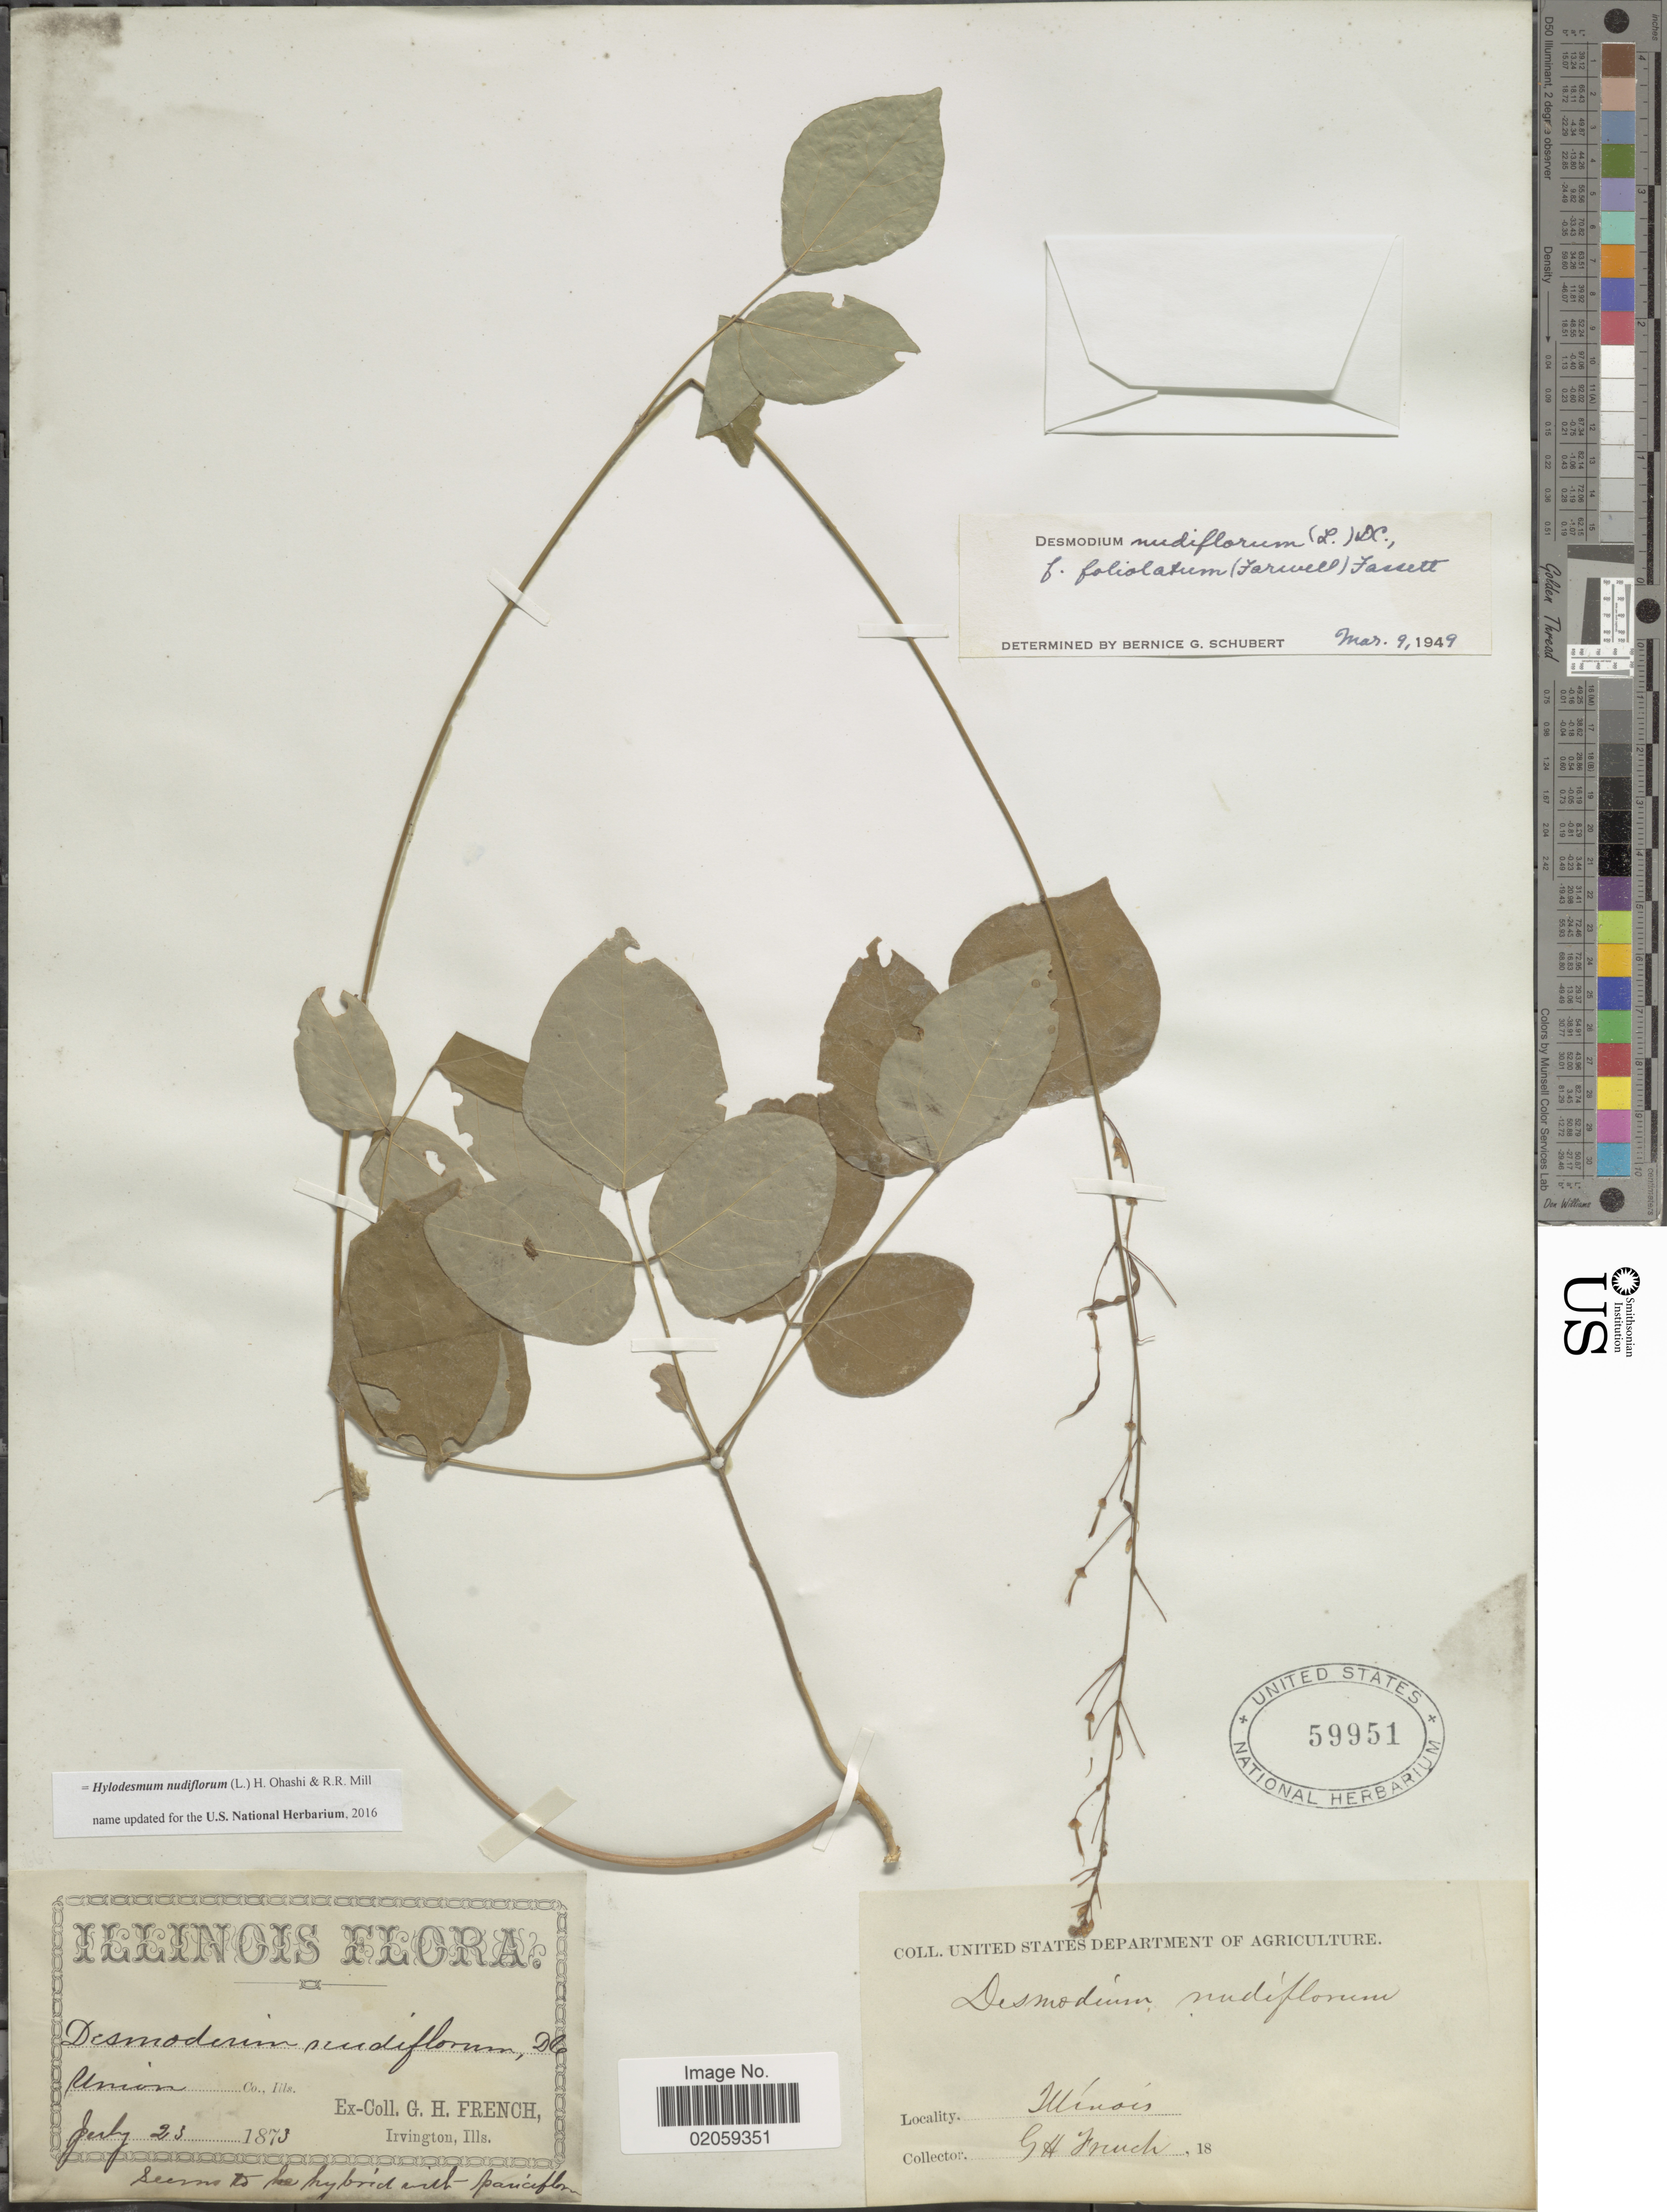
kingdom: Plantae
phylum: Tracheophyta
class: Magnoliopsida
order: Fabales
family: Fabaceae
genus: Hylodesmum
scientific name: Hylodesmum nudiflorum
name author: (L.) H. Ohashi & R.R. Mill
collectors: G. H. French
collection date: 1873-07-23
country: United States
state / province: Illinois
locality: Union Co.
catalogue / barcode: US 59951